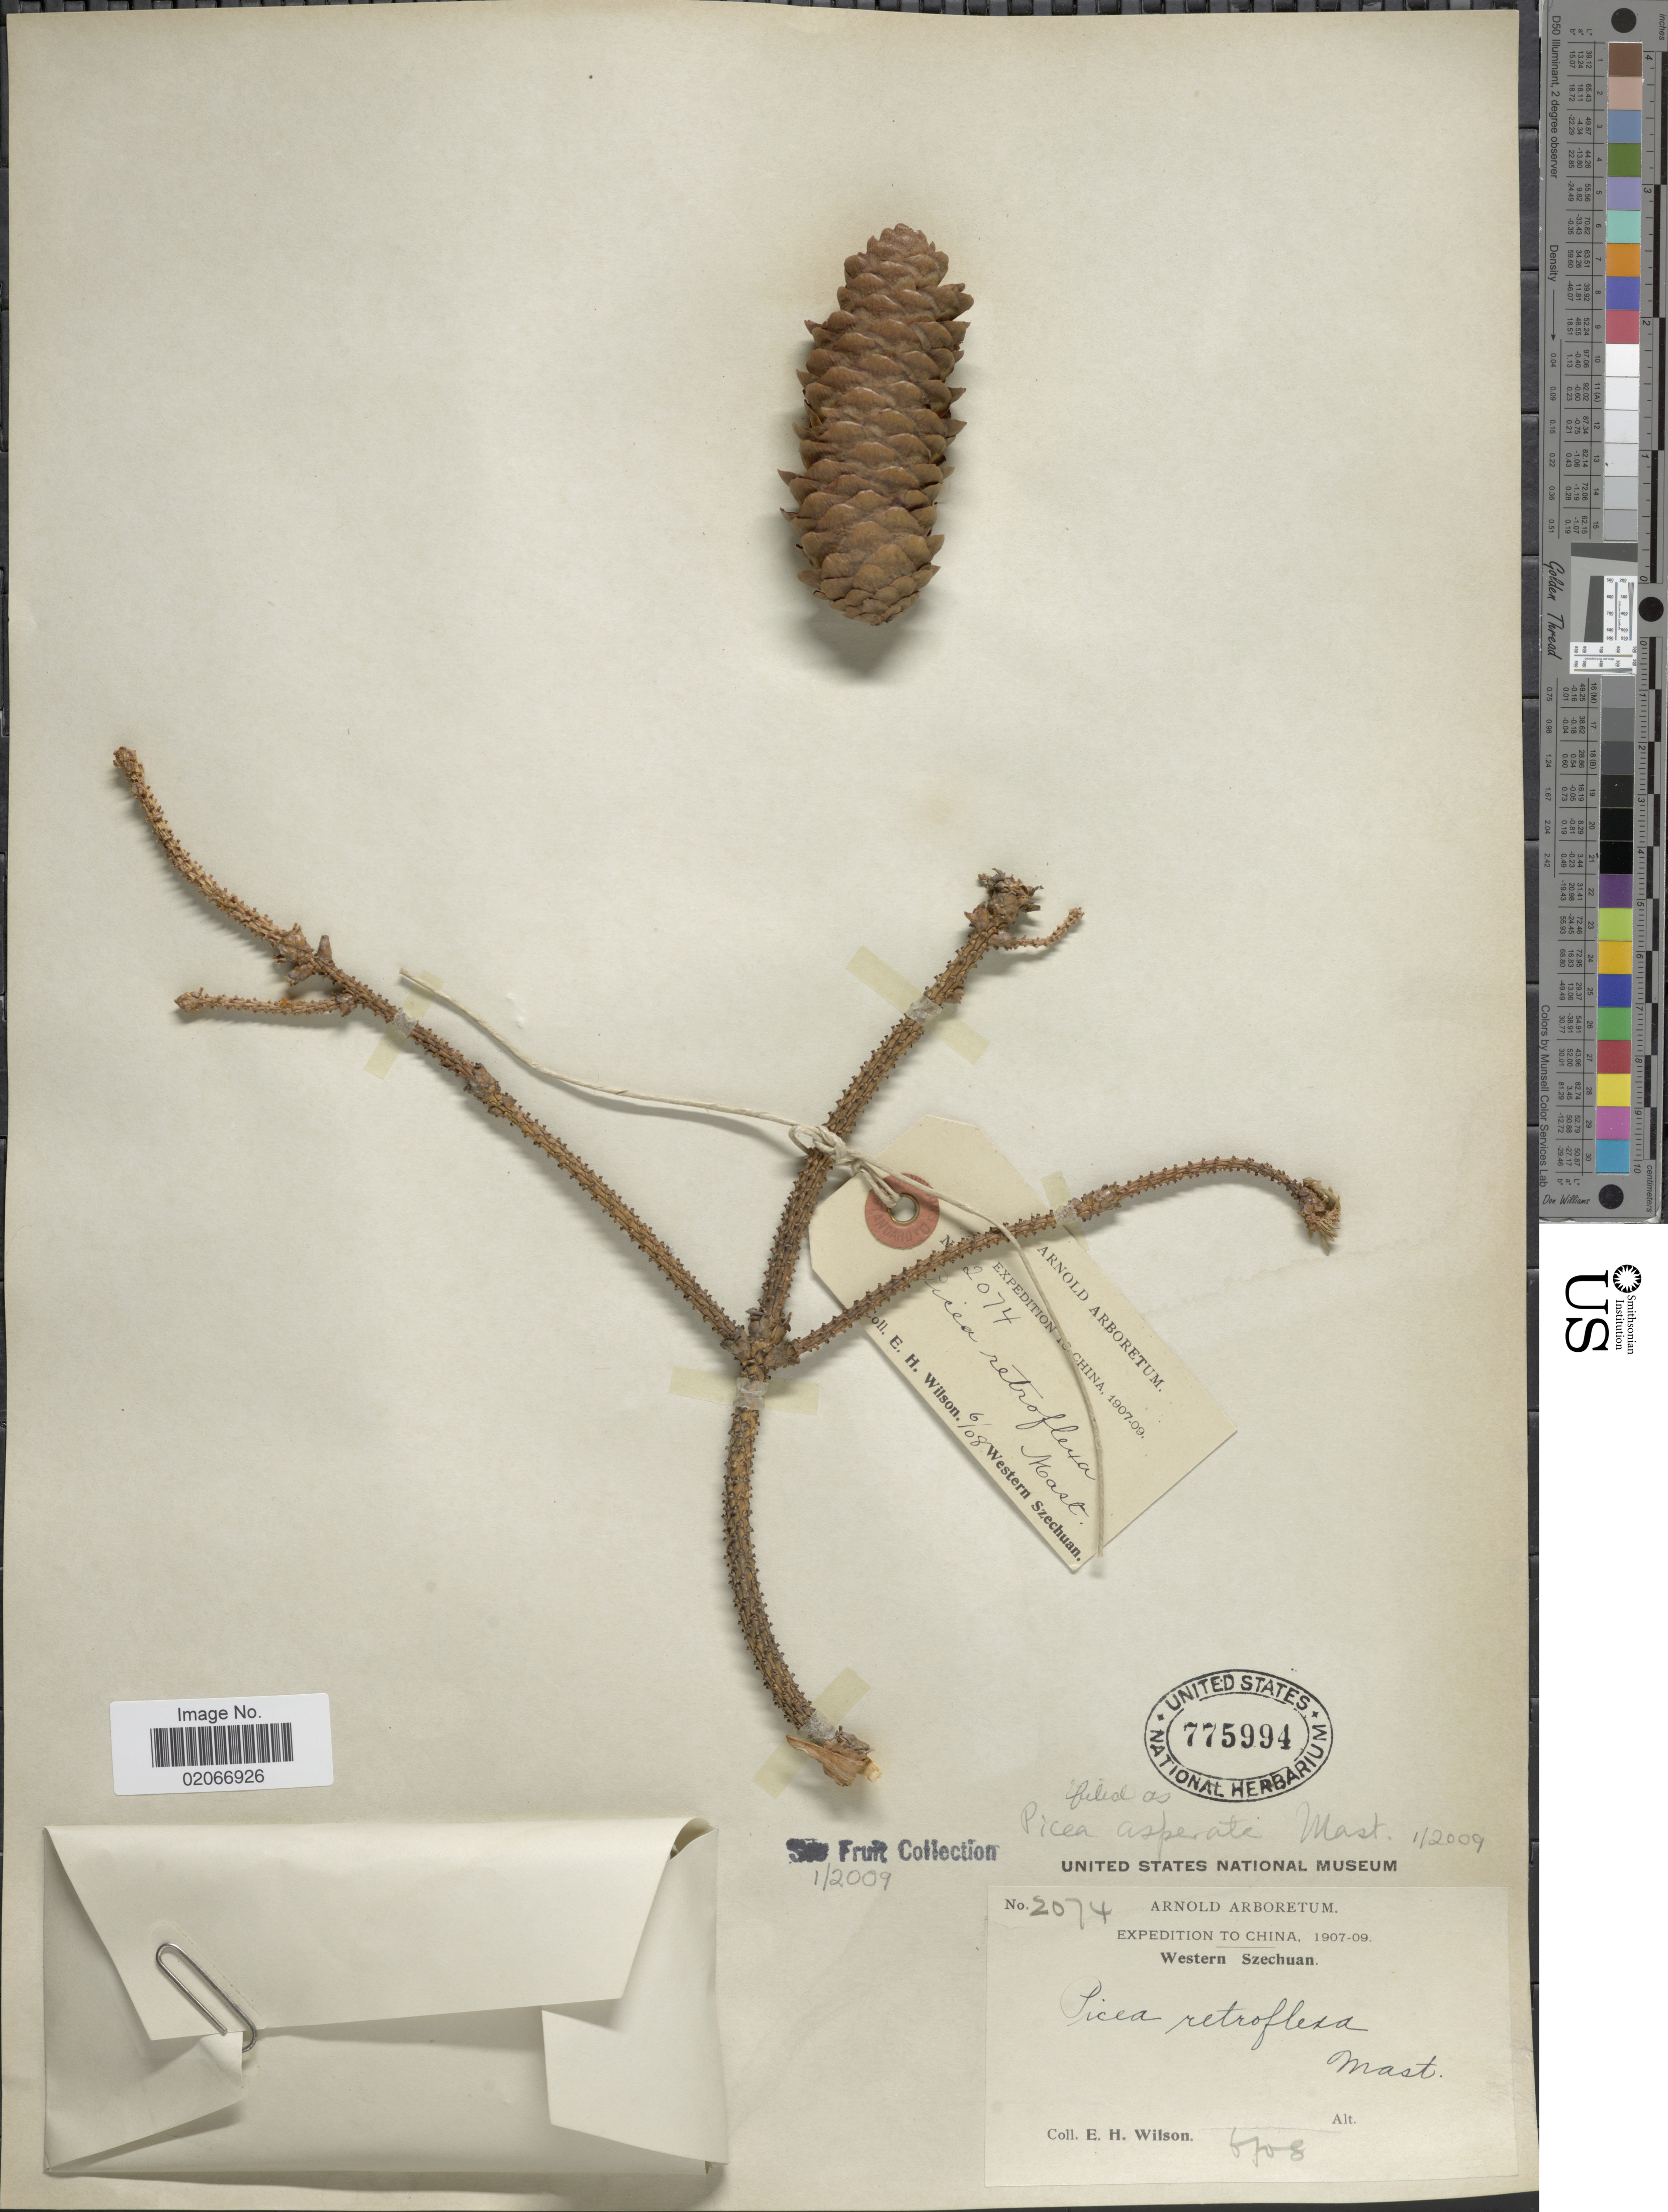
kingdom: Plantae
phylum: Tracheophyta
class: Pinopsida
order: Pinales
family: Pinaceae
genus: Picea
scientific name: Picea asperata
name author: Mast.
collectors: E. Wilson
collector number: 2074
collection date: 1908-06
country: China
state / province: Sichuan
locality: Western Szechuan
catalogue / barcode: US 775994